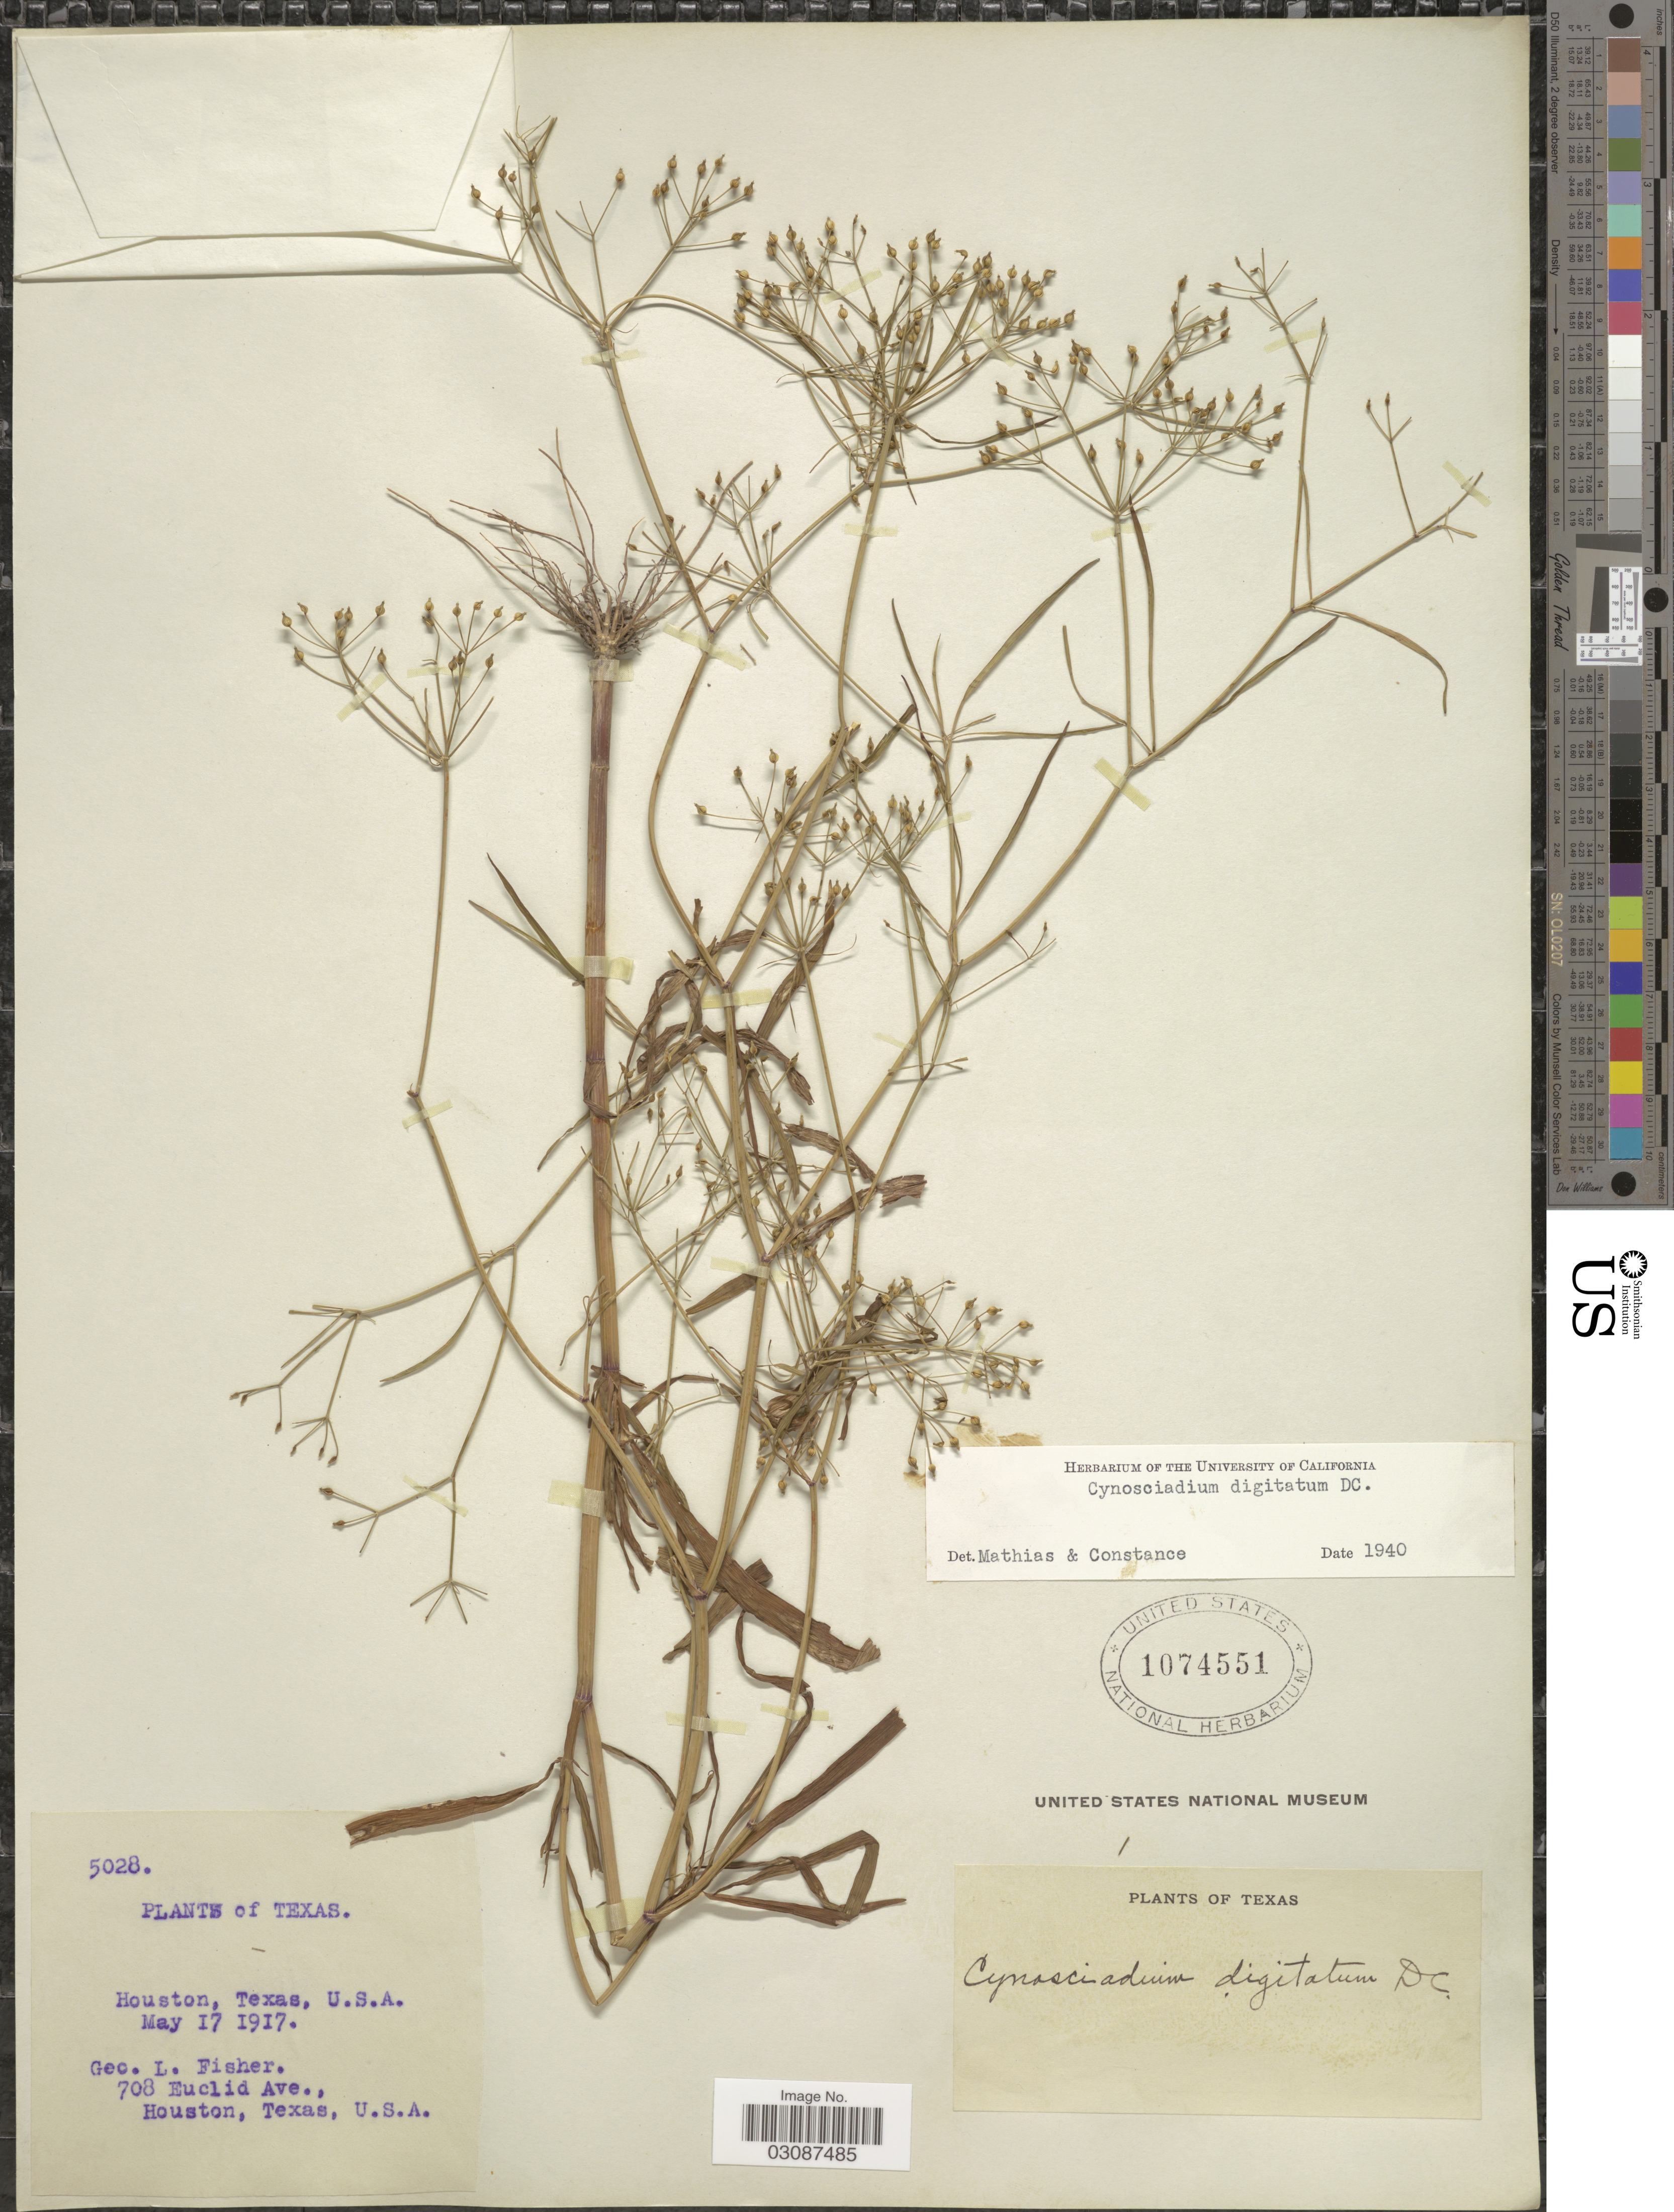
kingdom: Plantae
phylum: Tracheophyta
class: Magnoliopsida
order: Apiales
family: Apiaceae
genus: Cynosciadium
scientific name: Cynosciadium digitatum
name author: DC.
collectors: G. L. Fisher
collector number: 5028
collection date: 1917-05-17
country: United States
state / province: Texas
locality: Houston.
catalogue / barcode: US 1074551